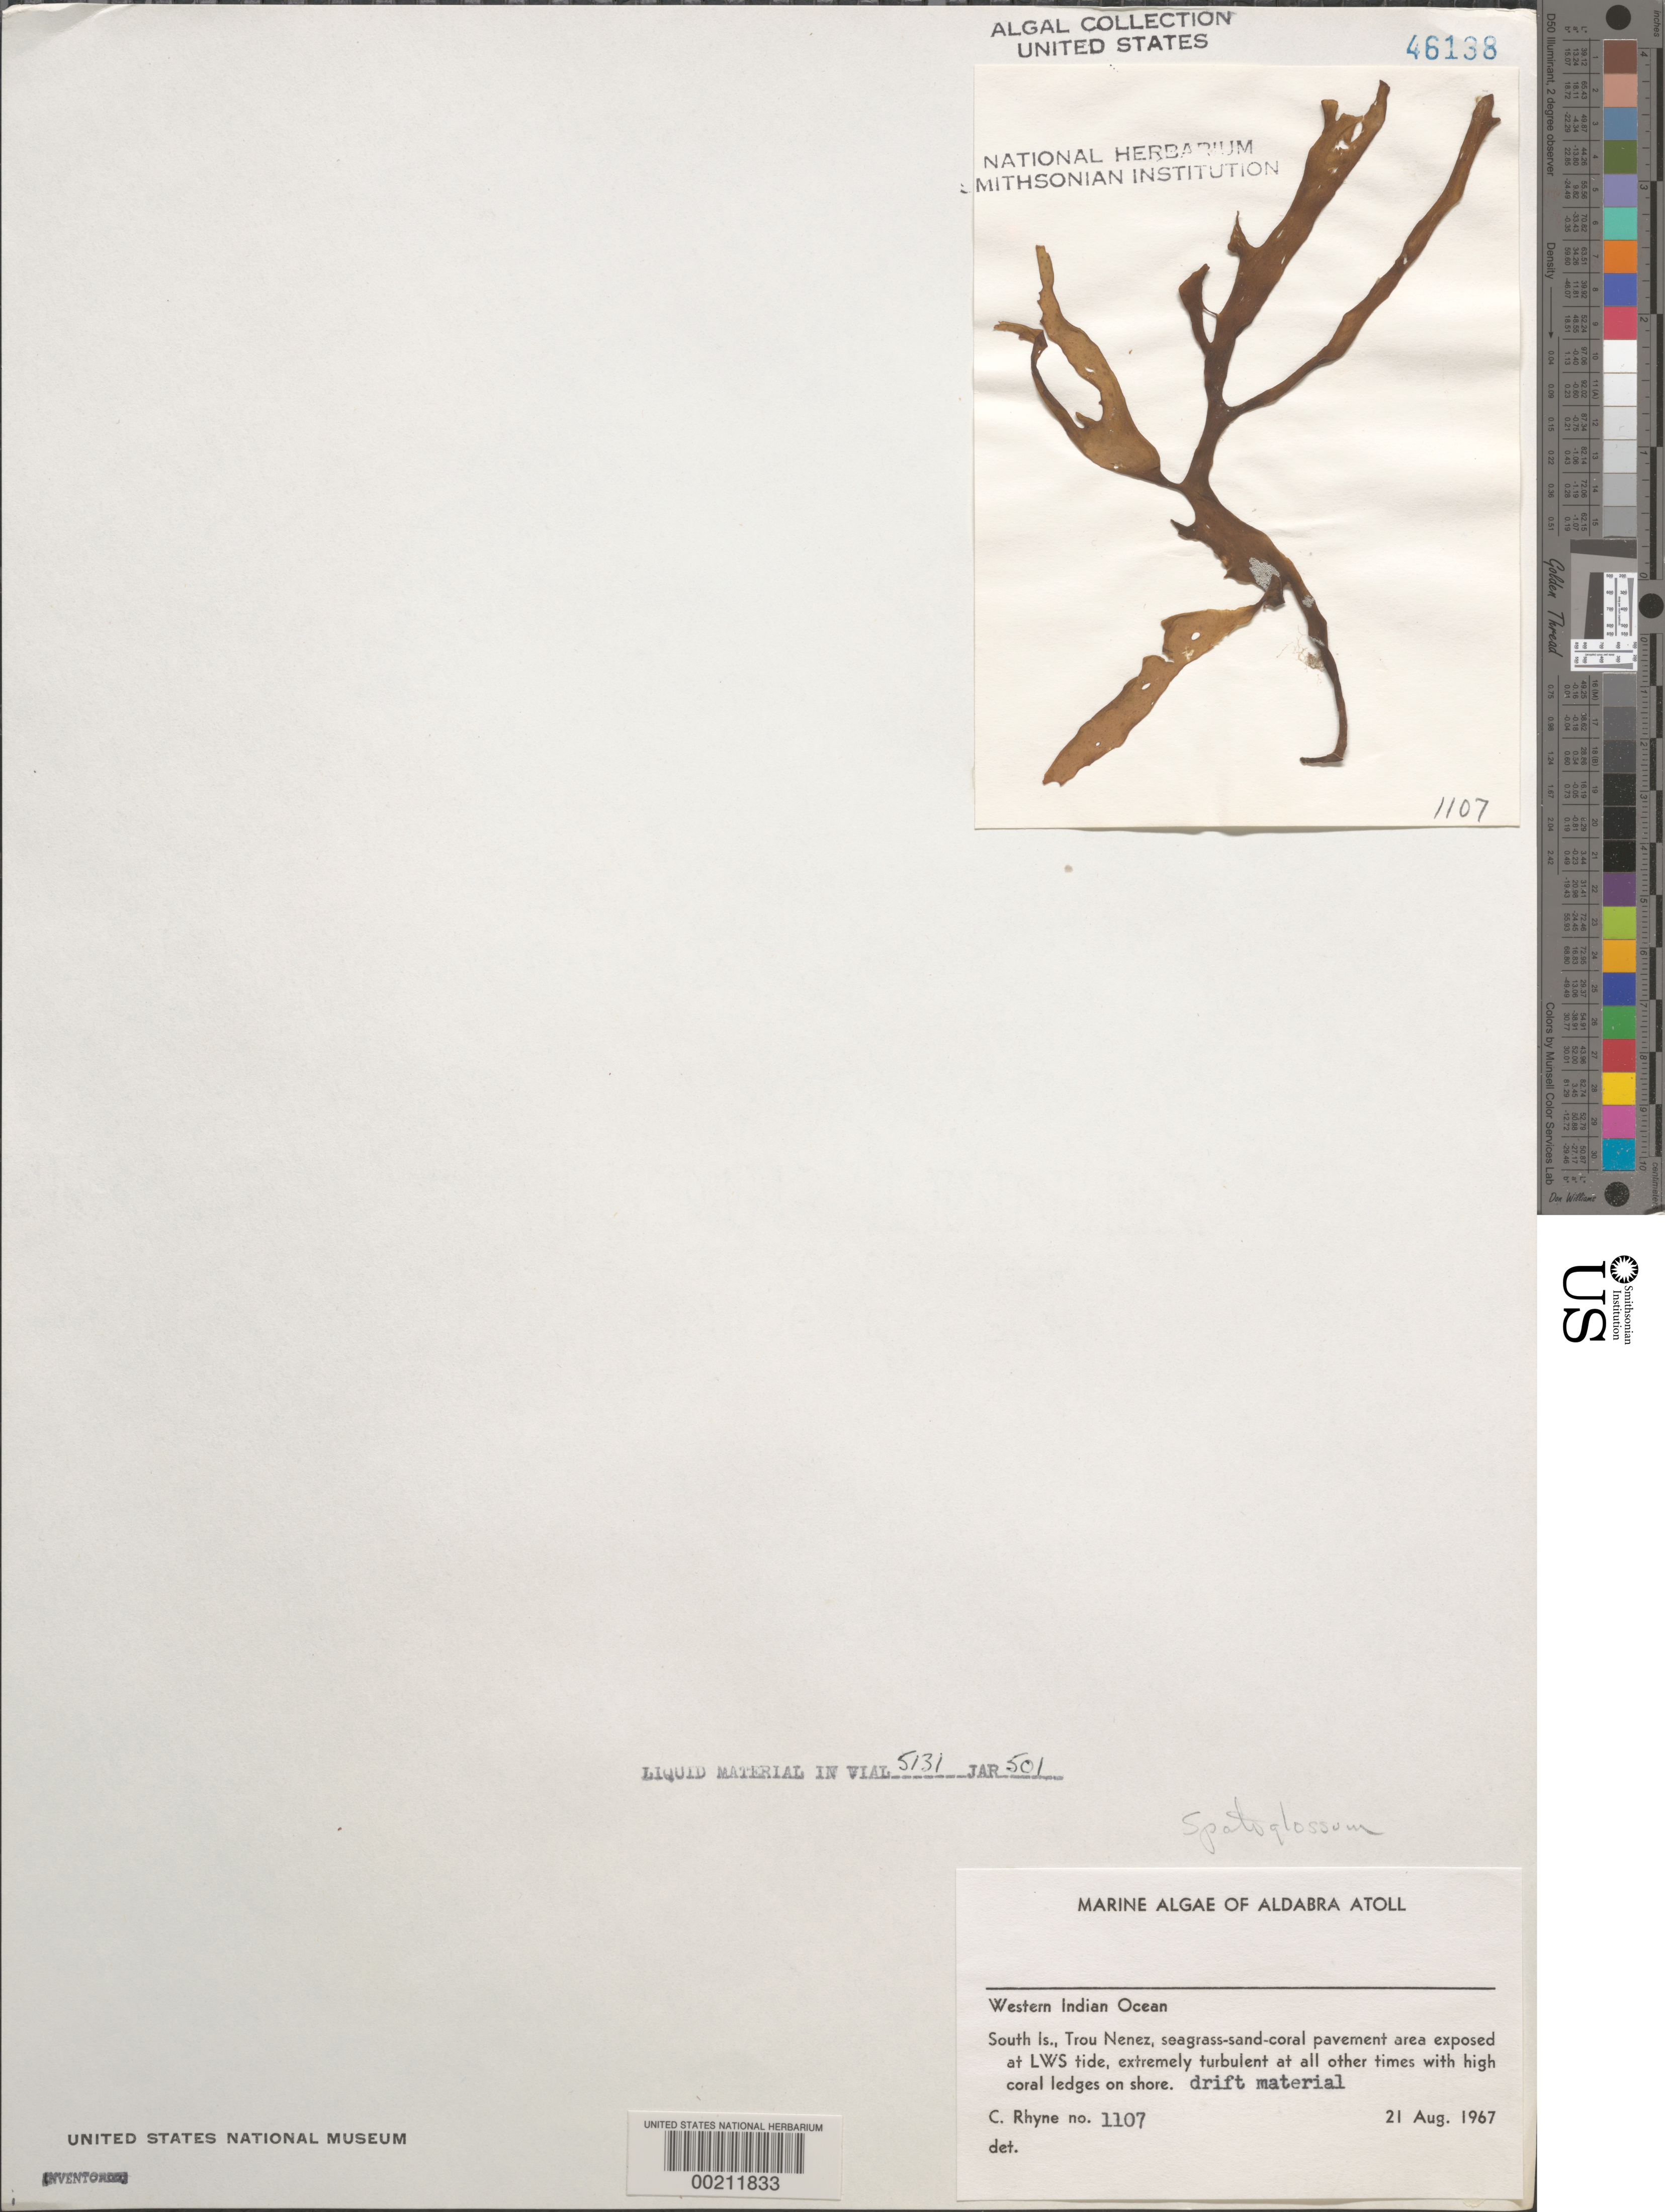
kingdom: Chromista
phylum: Ochrophyta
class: Phaeophyceae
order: Dictyotales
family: Dictyotaceae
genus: Spatoglossum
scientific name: Spatoglossum sp.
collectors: C. Rhyne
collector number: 1107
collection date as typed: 21 Aug 1967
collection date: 1967-08-21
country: Seychelles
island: Aldabra Atoll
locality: Trou Nenez, South Islet.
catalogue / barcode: US 46138